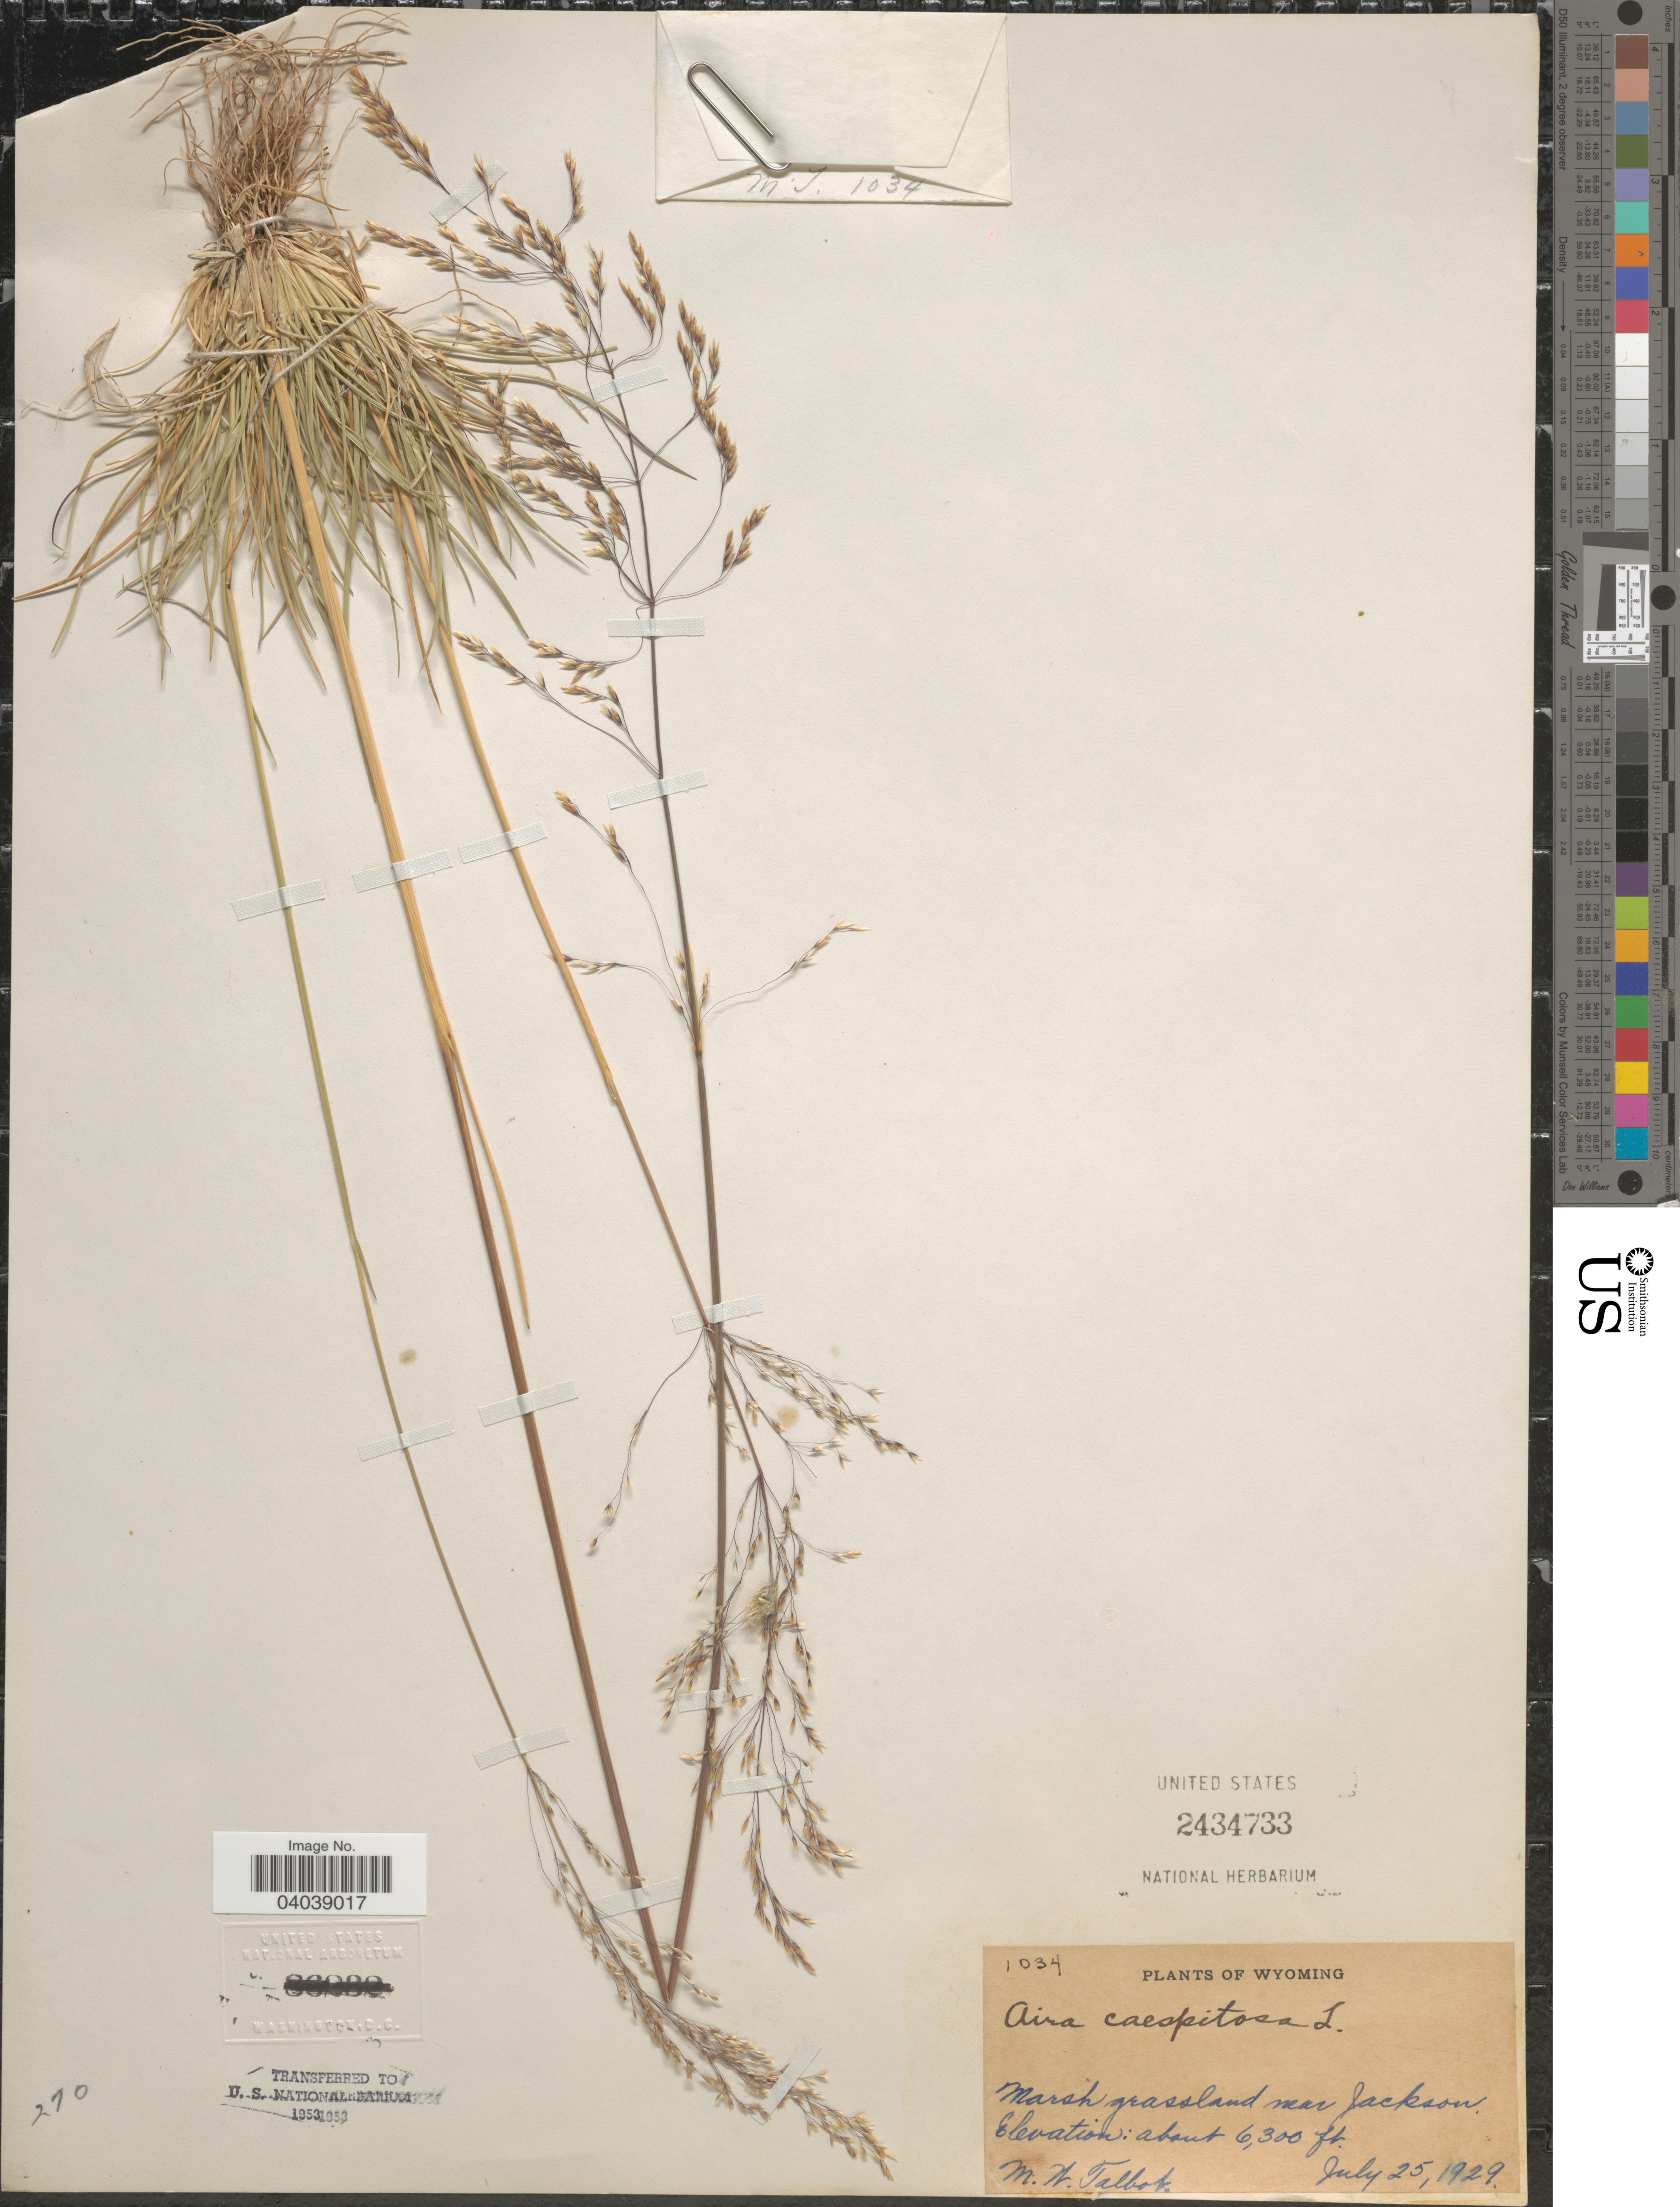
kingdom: Plantae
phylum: Tracheophyta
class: Liliopsida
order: Poales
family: Poaceae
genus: Deschampsia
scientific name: Deschampsia cespitosa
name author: (L.) P. Beauv.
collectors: M. Talbot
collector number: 1034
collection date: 1929-07-25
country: United States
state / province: Wyoming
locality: Marsh grassland near Jackson.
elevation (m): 1920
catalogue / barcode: US 2434733